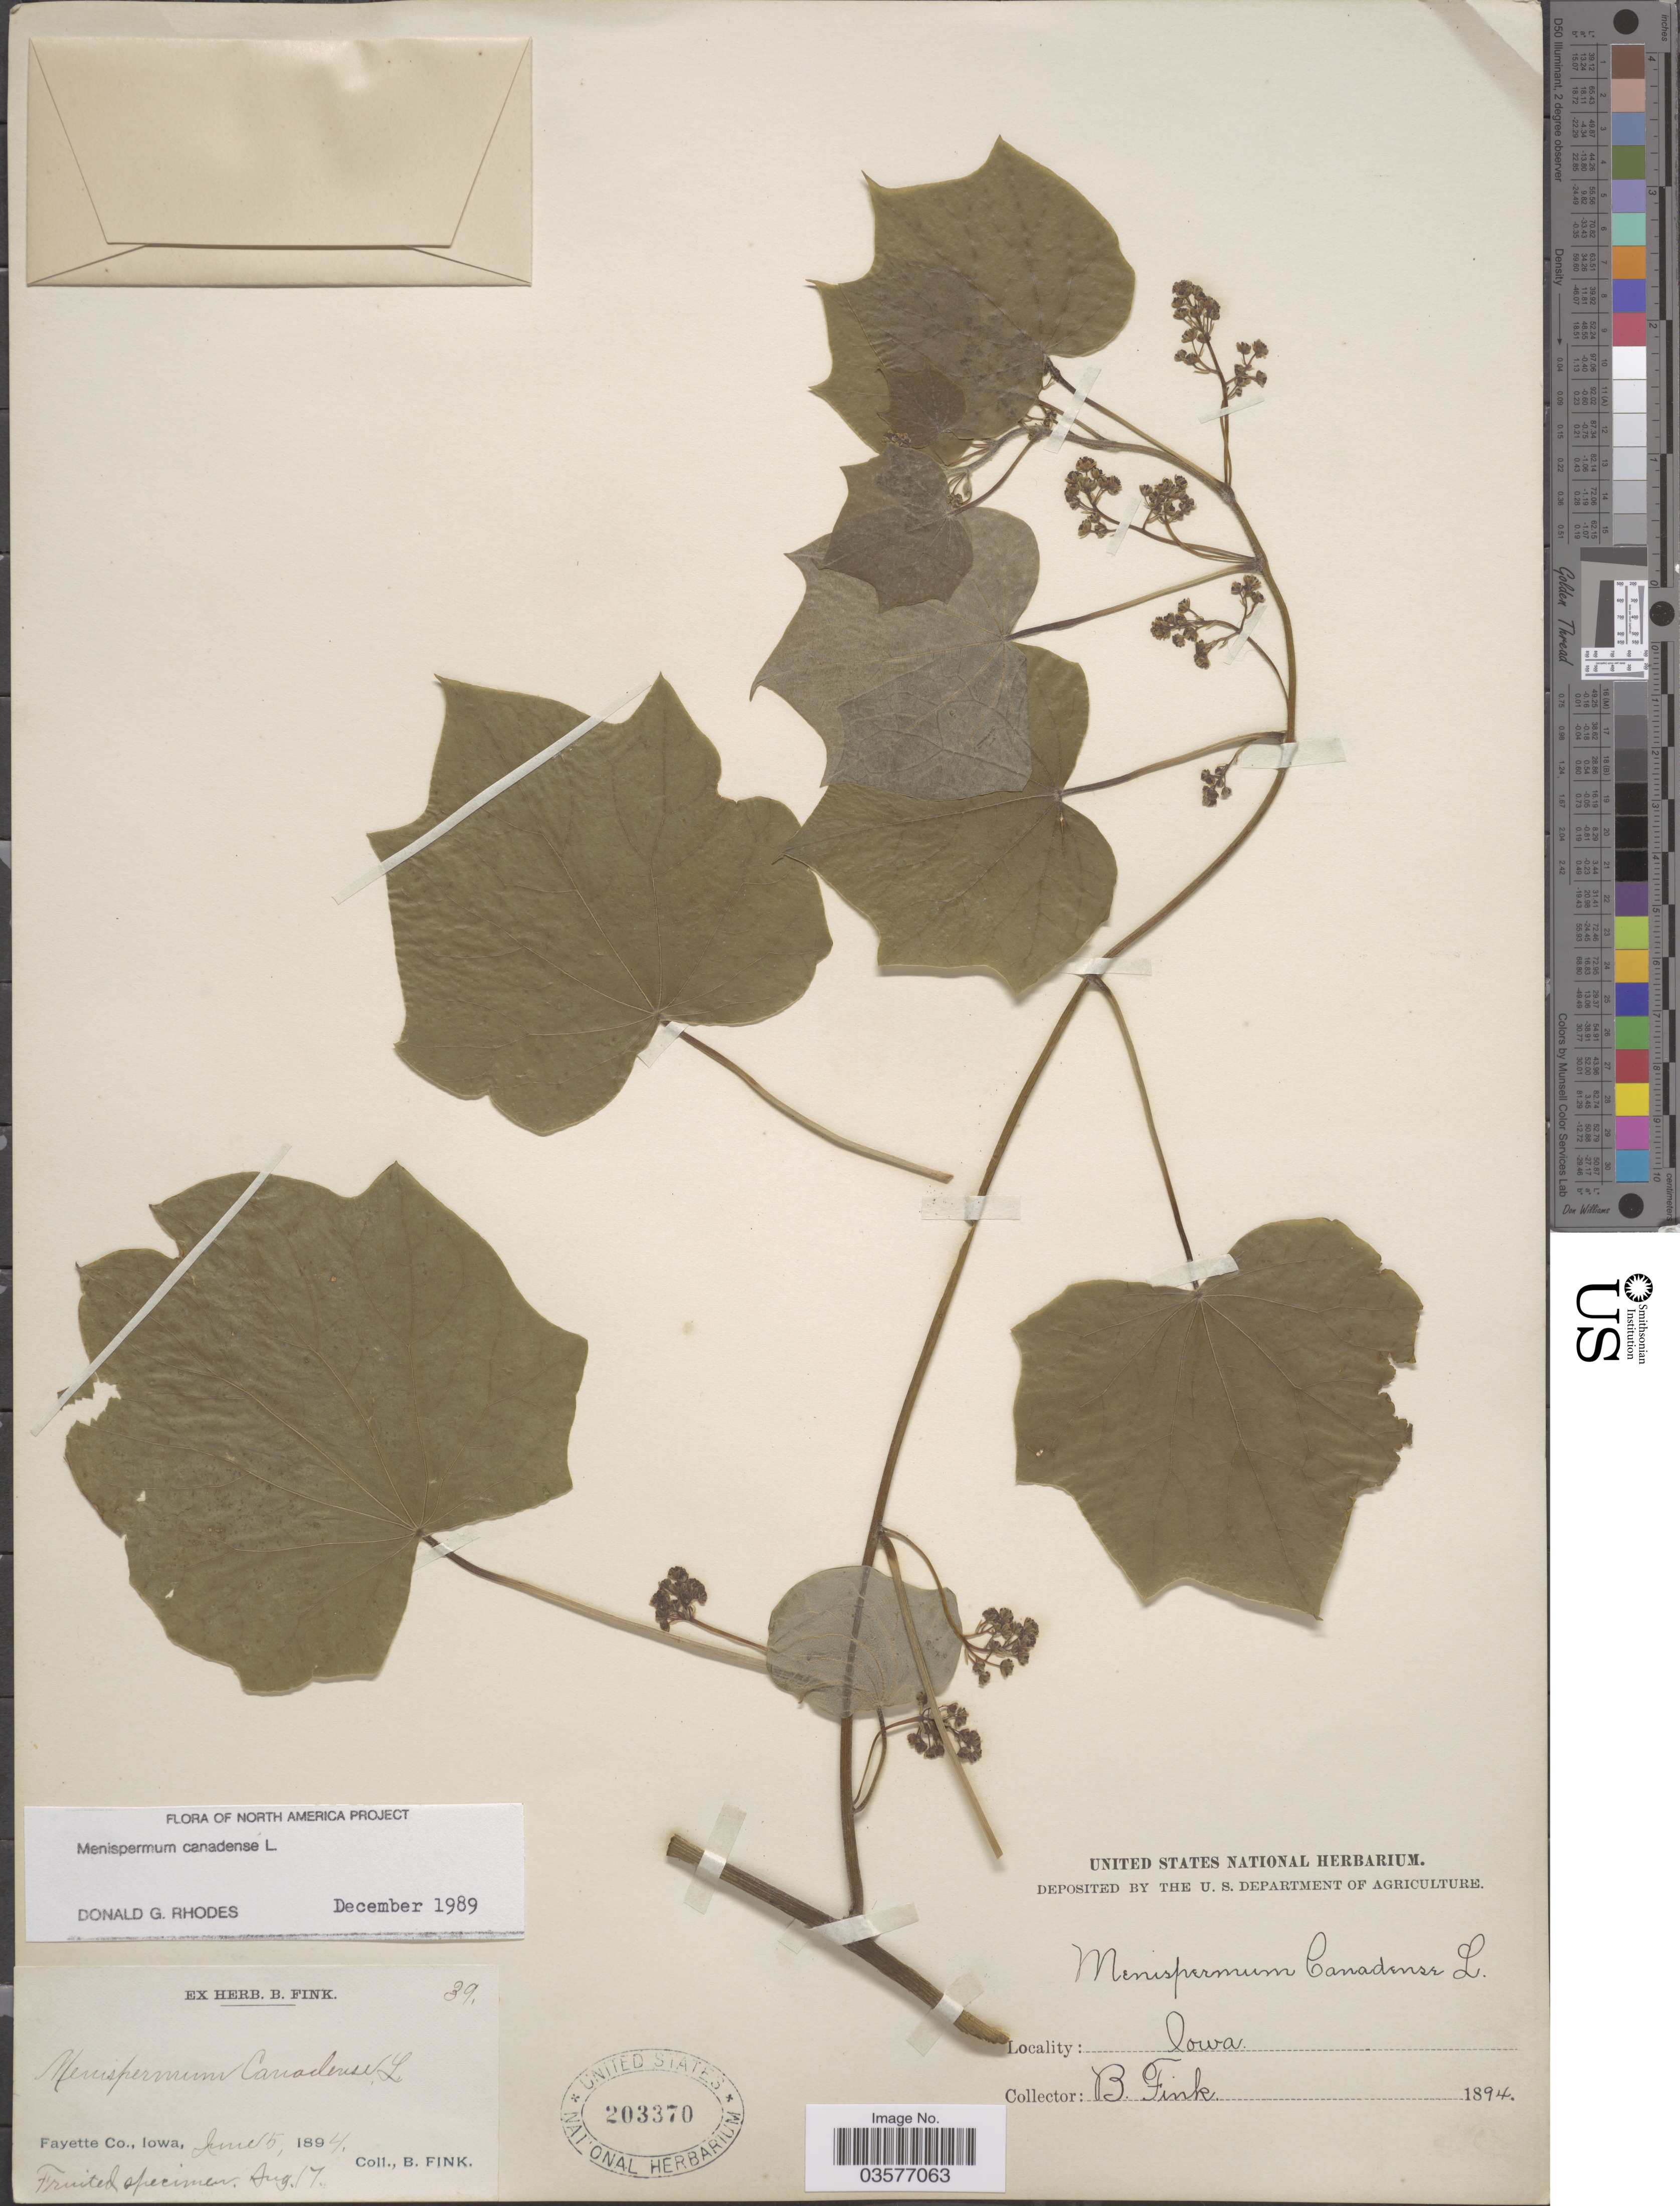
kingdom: Plantae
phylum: Tracheophyta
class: Magnoliopsida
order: Ranunculales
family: Menispermaceae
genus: Menispermum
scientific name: Menispermum canadense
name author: L.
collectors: B. Fink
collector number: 39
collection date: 1894-06-05/1894-08-17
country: United States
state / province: Iowa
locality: Fayette Co.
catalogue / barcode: US 203370